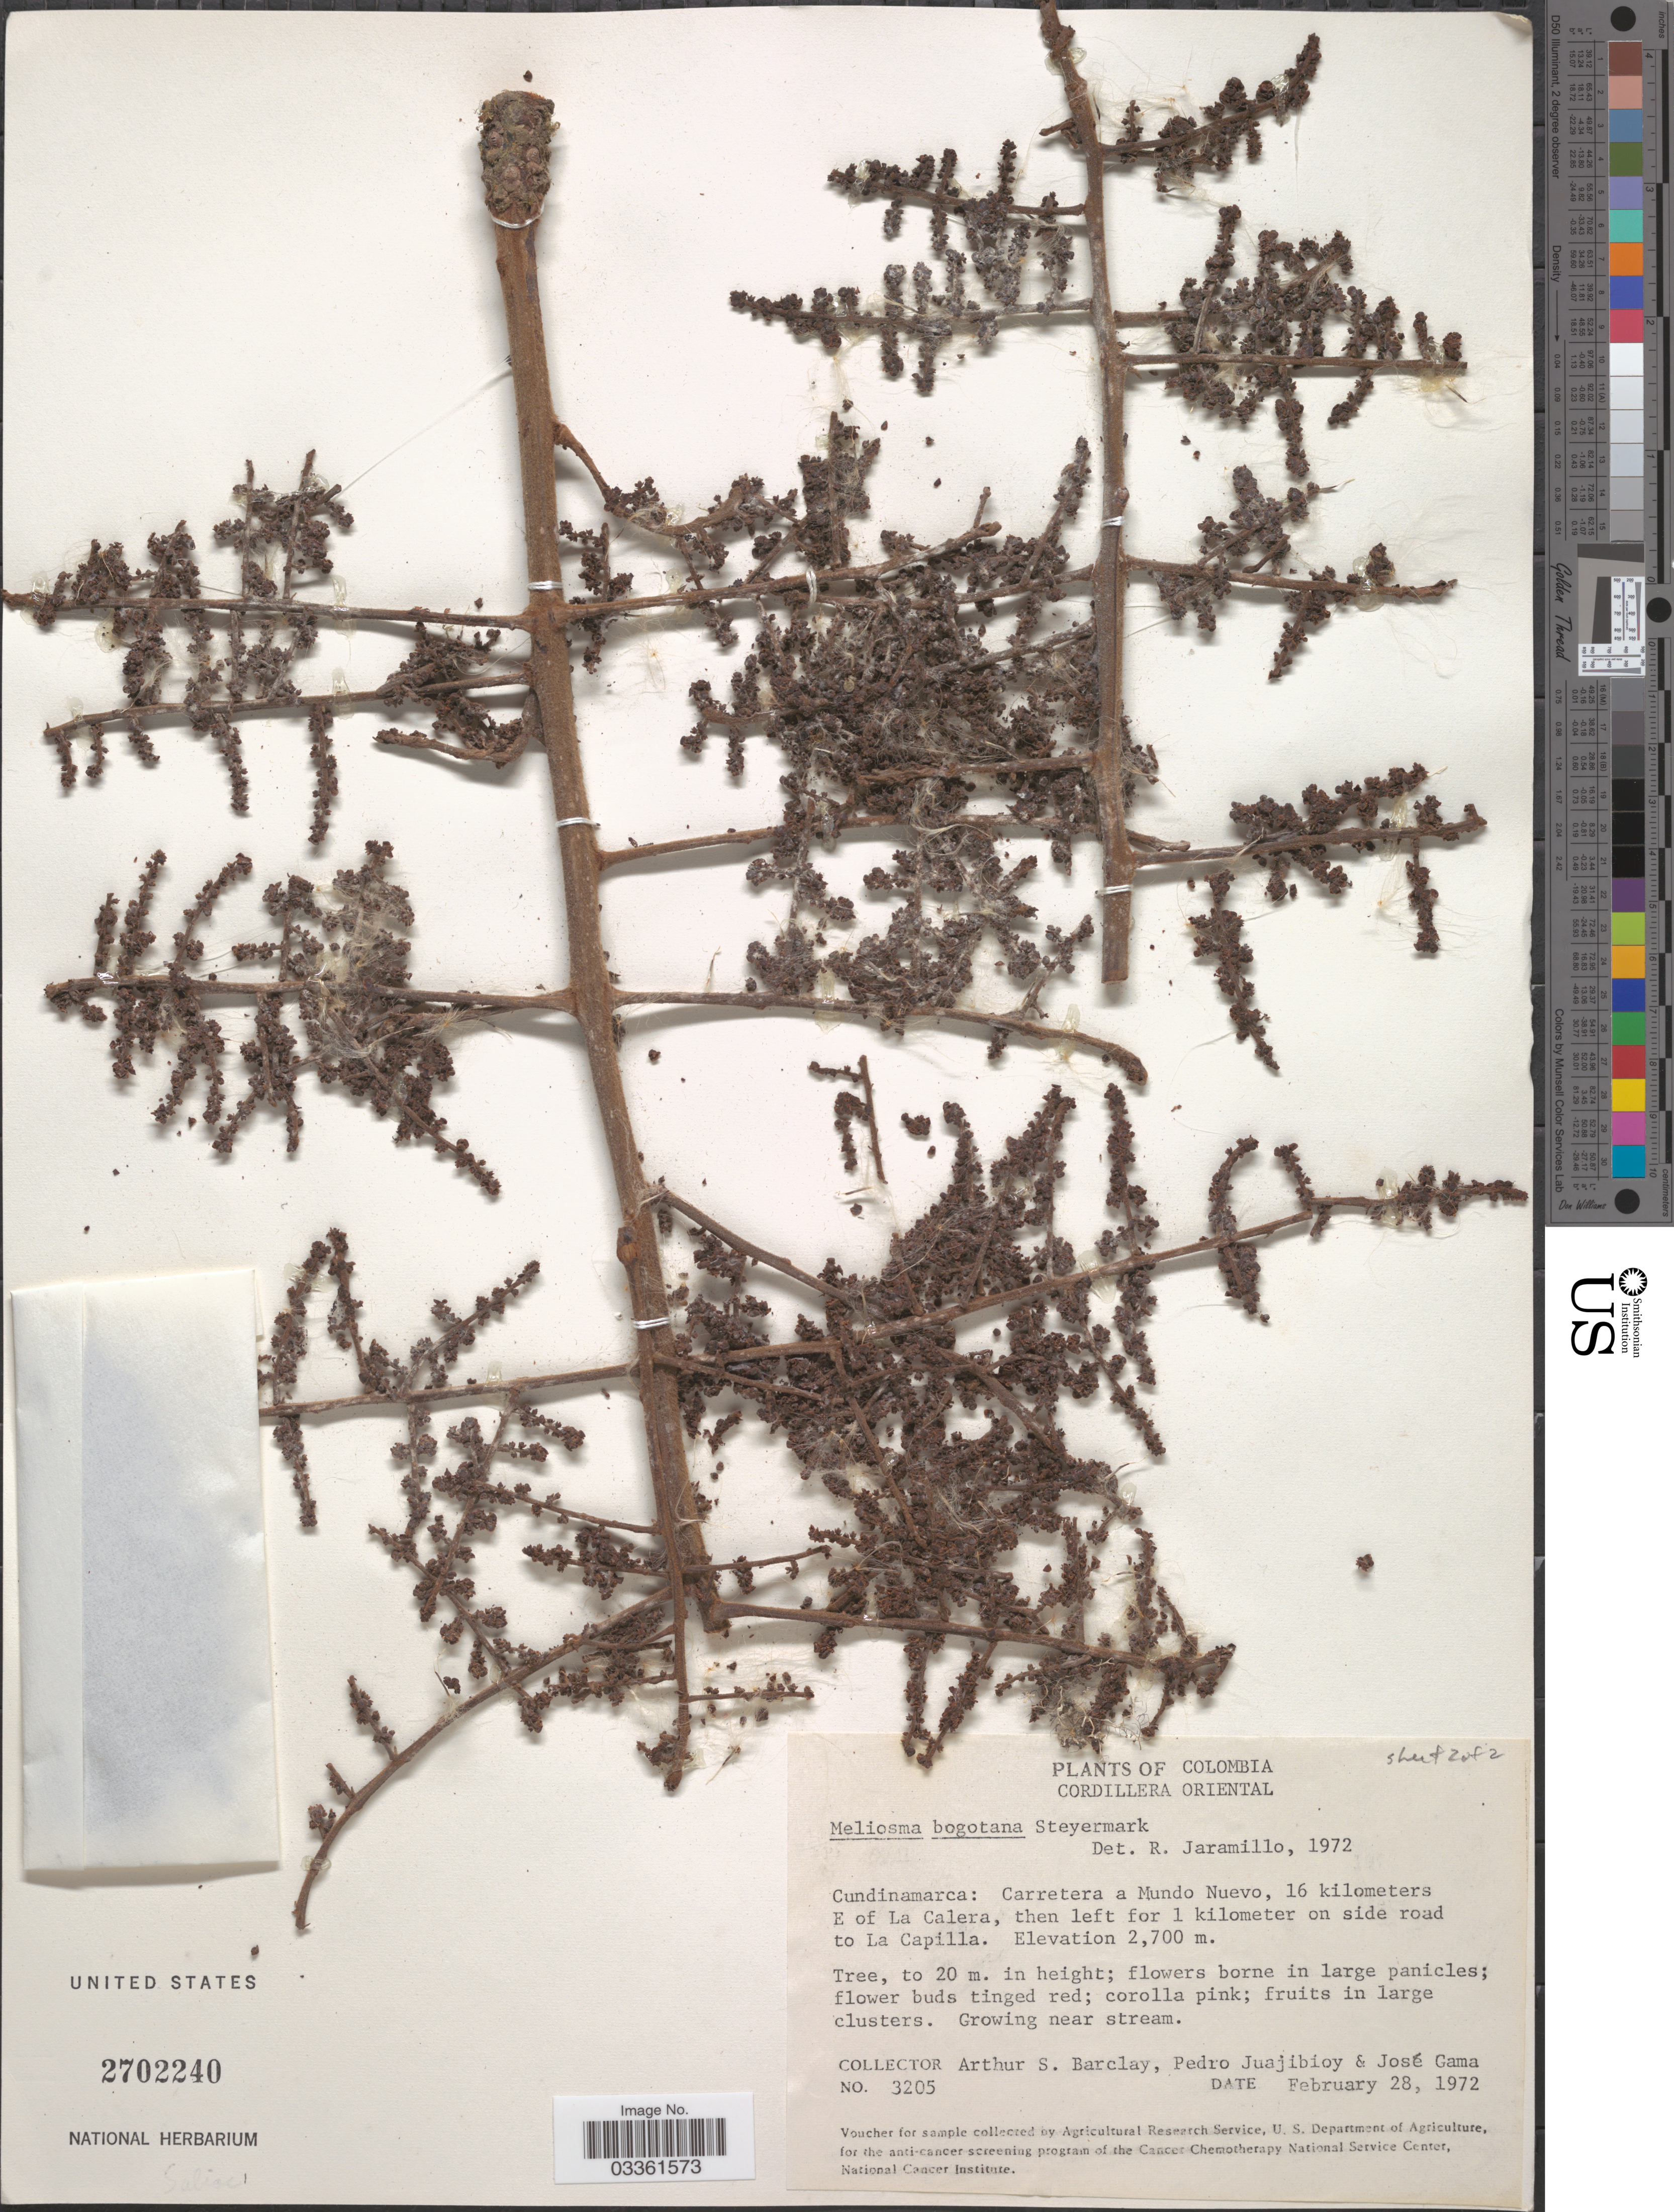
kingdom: Plantae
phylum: Tracheophyta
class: Magnoliopsida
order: Proteales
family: Sabiaceae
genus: Meliosma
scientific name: Meliosma bogotana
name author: Steyerm.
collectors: A. S. Barclay, P. Juajibioy & J. Gama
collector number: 3205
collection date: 1972-02-28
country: Colombia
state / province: Cundinamarca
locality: Cordillera Oriental. Carretera a Mundo Nuevo, 16 kilometers E of La Calera, then left for 1 kilometer on side road to La Capilla.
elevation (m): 2700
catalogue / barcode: US 2702240